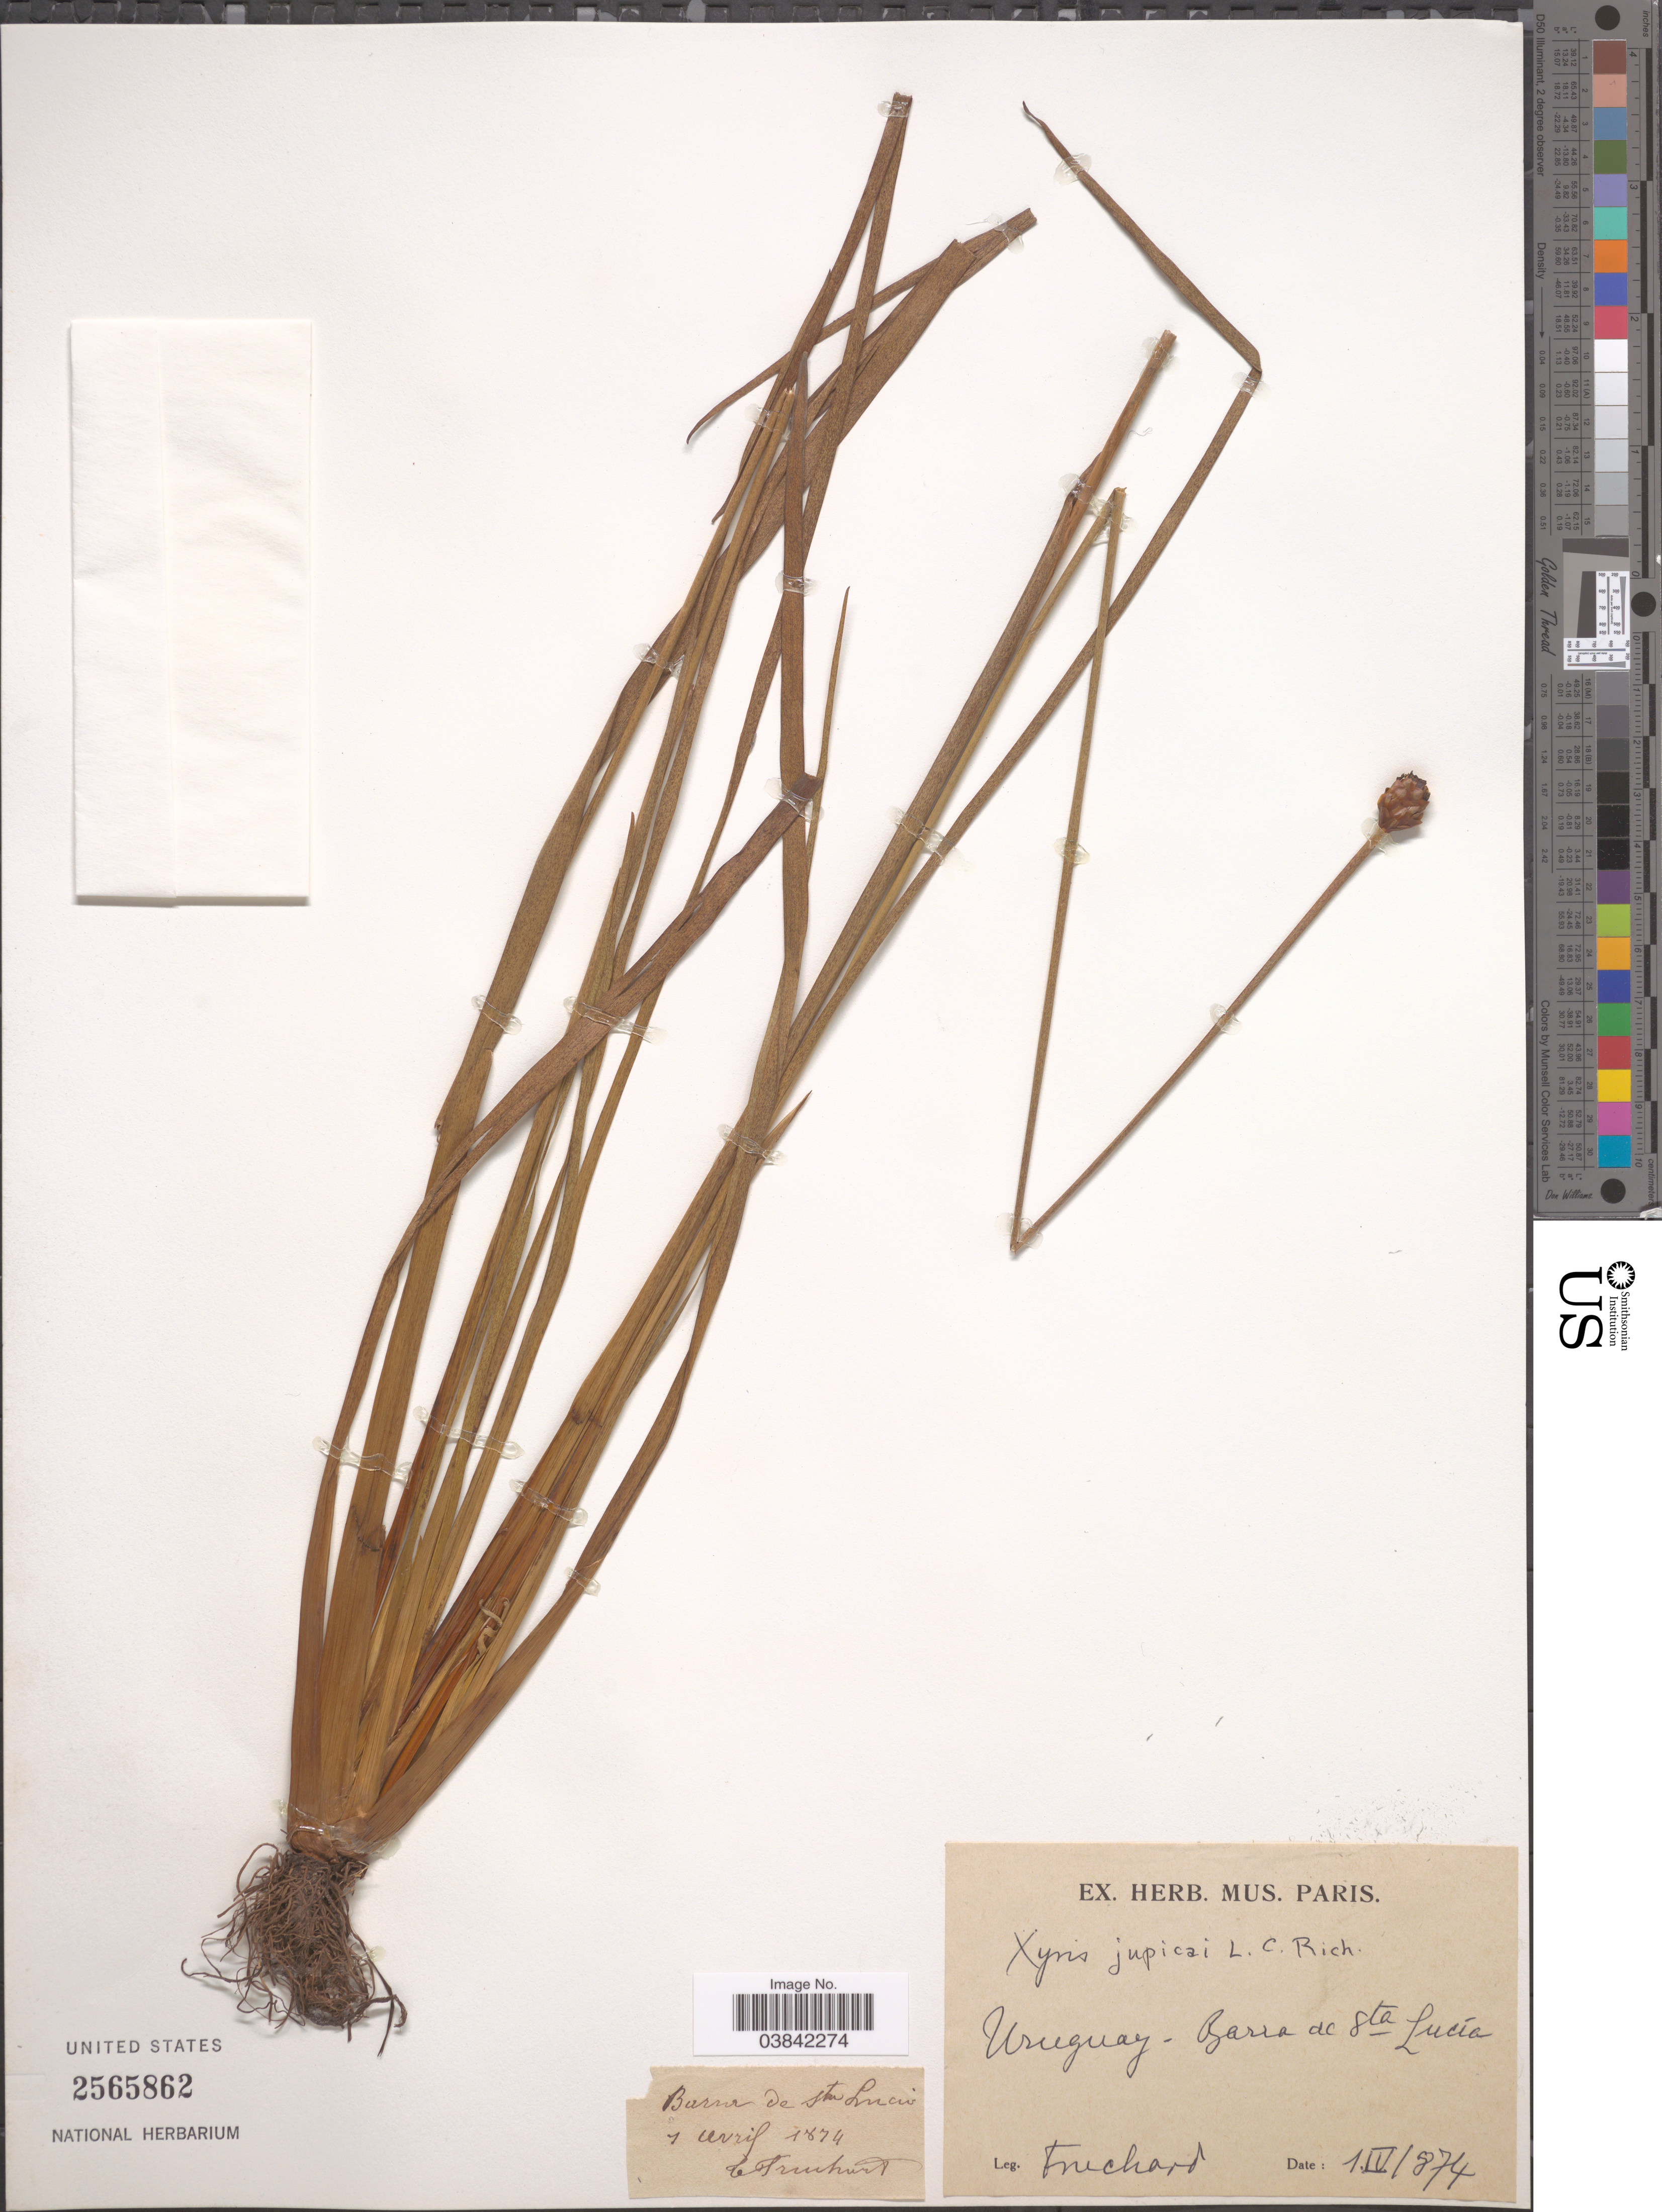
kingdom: Plantae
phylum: Tracheophyta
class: Liliopsida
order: Poales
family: Xyridaceae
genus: Xyris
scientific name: Xyris jupicai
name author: Rich.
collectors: C. Fruchard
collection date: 1874-04-01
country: Uruguay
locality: Barra de Sta Lucía.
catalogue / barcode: US 2565862